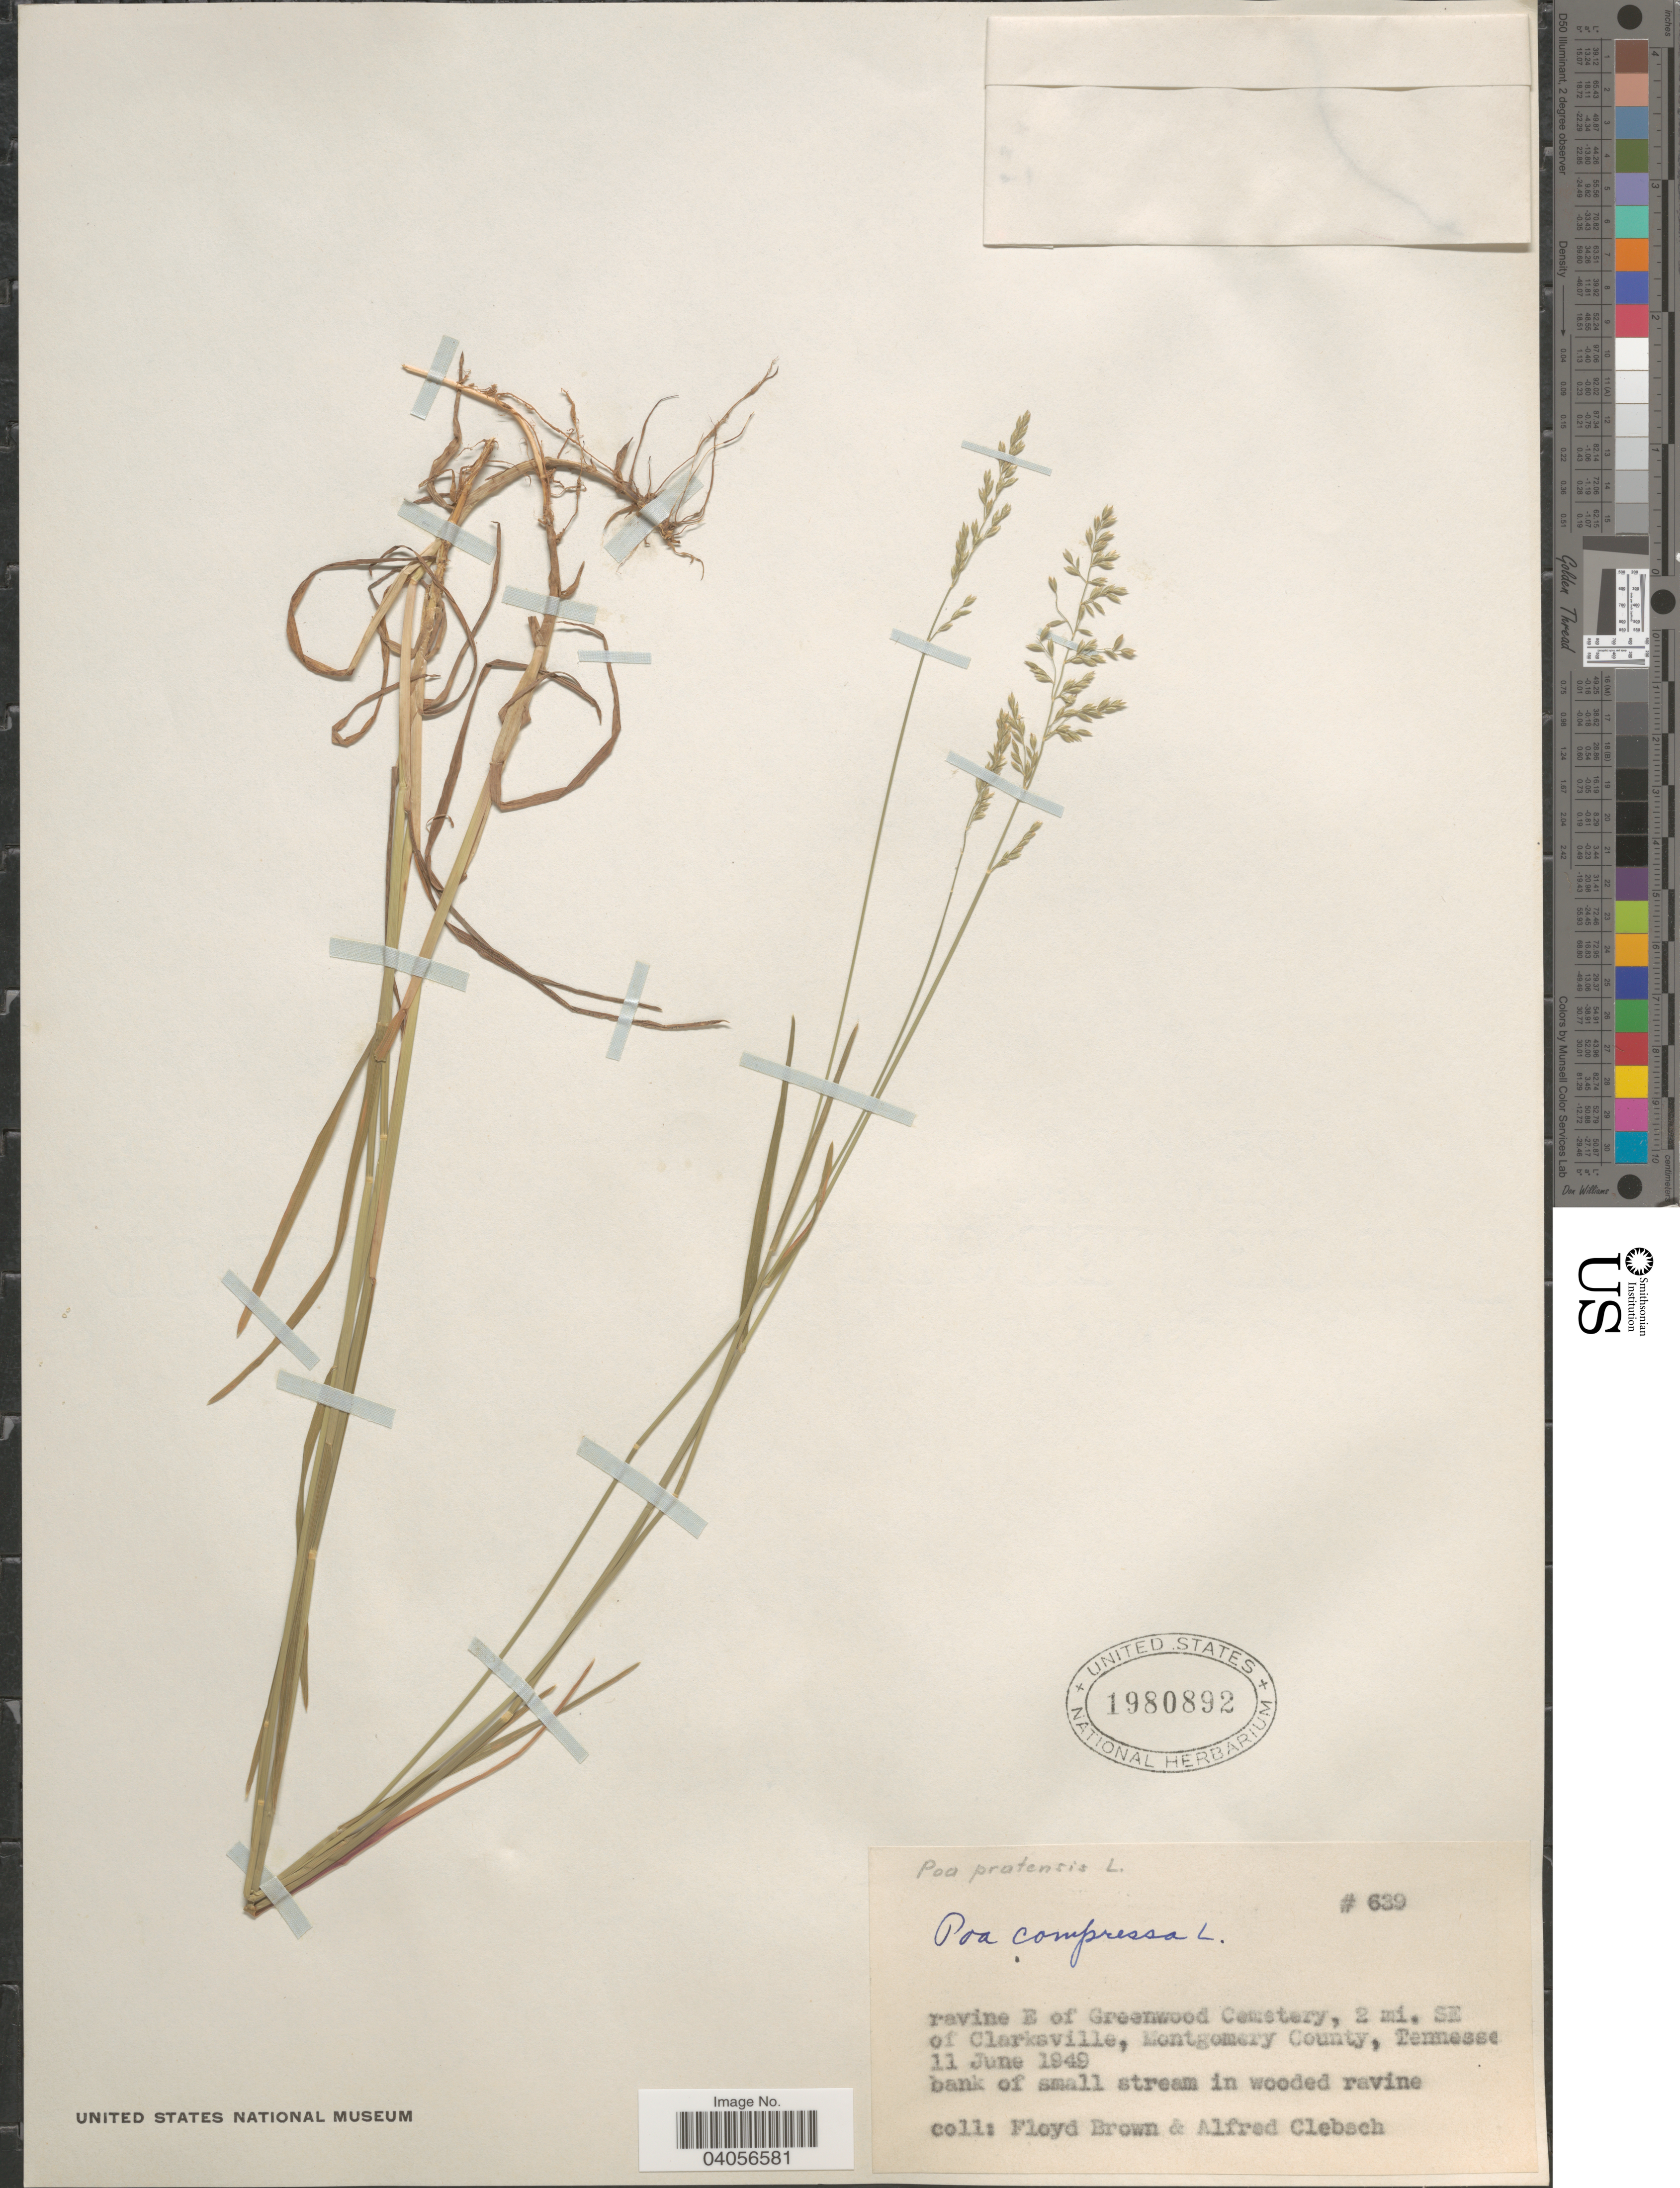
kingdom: Plantae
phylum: Tracheophyta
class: Liliopsida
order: Poales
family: Poaceae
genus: Poa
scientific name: Poa compressa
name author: L.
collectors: F. Brown & A. Clebsch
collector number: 639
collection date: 1949-06-11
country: United States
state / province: Tennessee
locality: Ravine E of Greenwood Cemetery, 2 mi. SE of Clarksville, Montgomery County.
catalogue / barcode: US 1980892